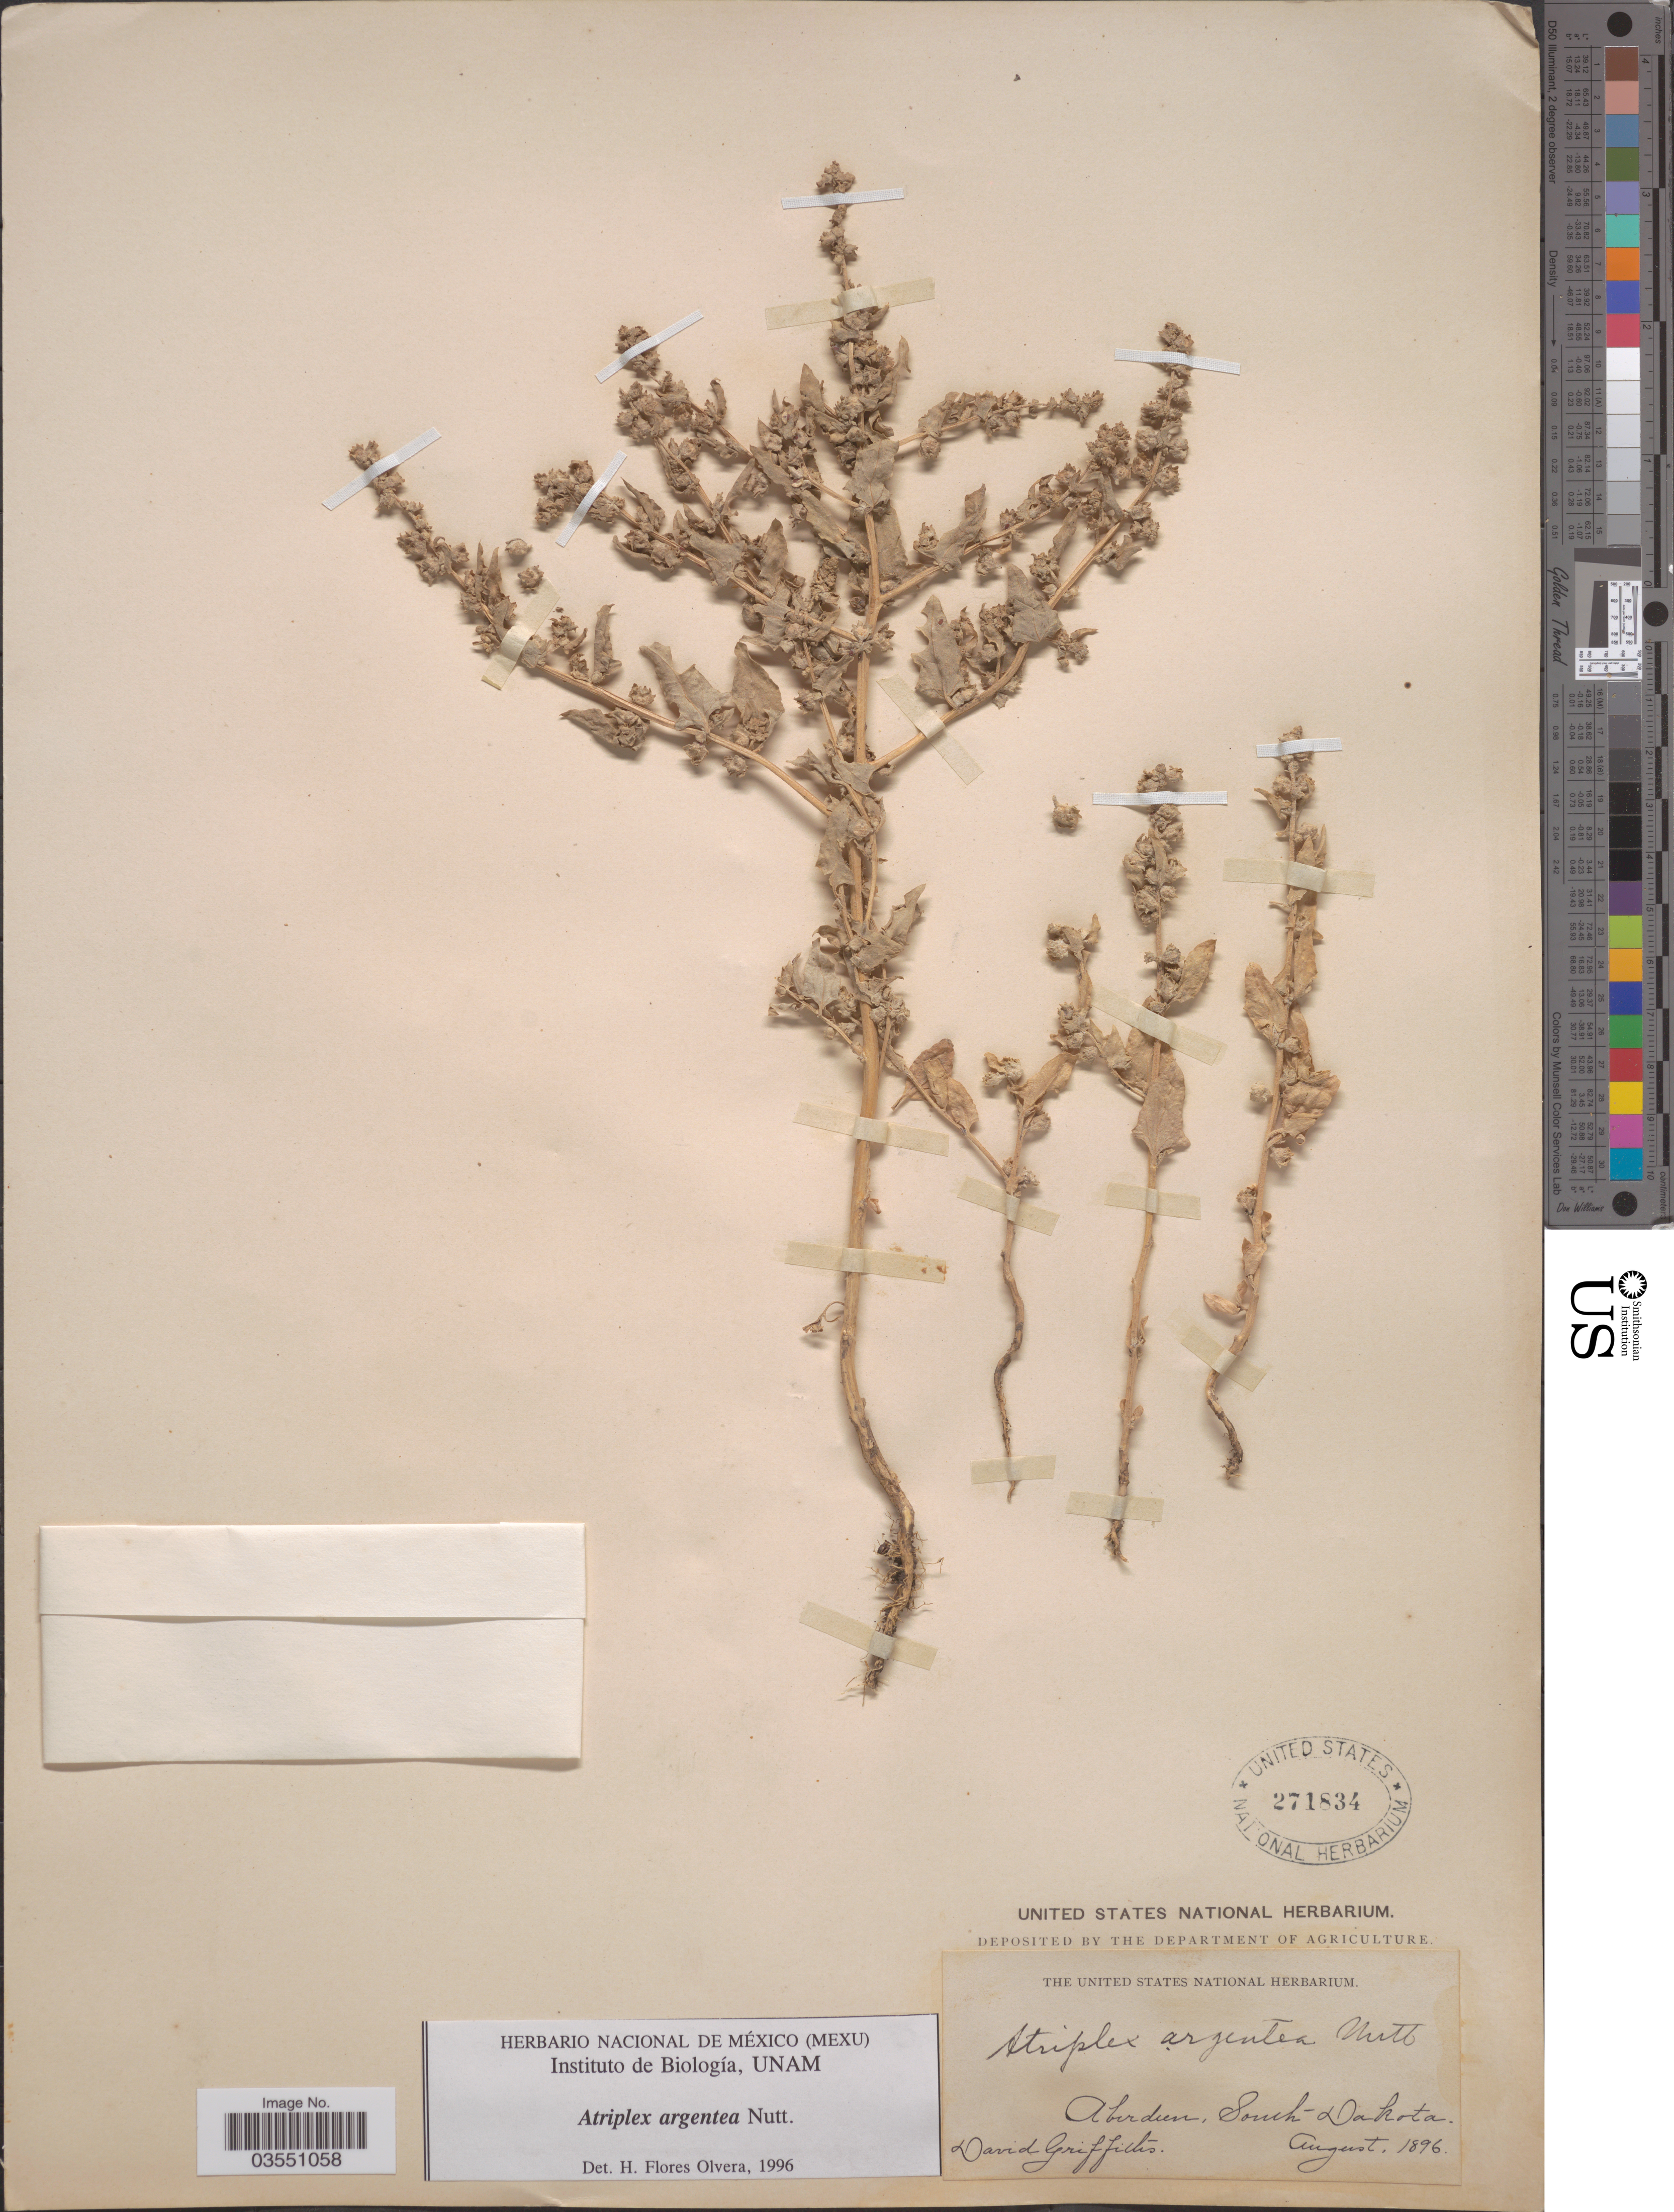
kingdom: Plantae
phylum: Tracheophyta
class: Magnoliopsida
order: Caryophyllales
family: Amaranthaceae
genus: Atriplex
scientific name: Atriplex argentea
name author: Nutt.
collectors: D. Griffiths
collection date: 1896-08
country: United States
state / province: South Dakota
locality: Aberdeen.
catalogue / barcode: US 271834